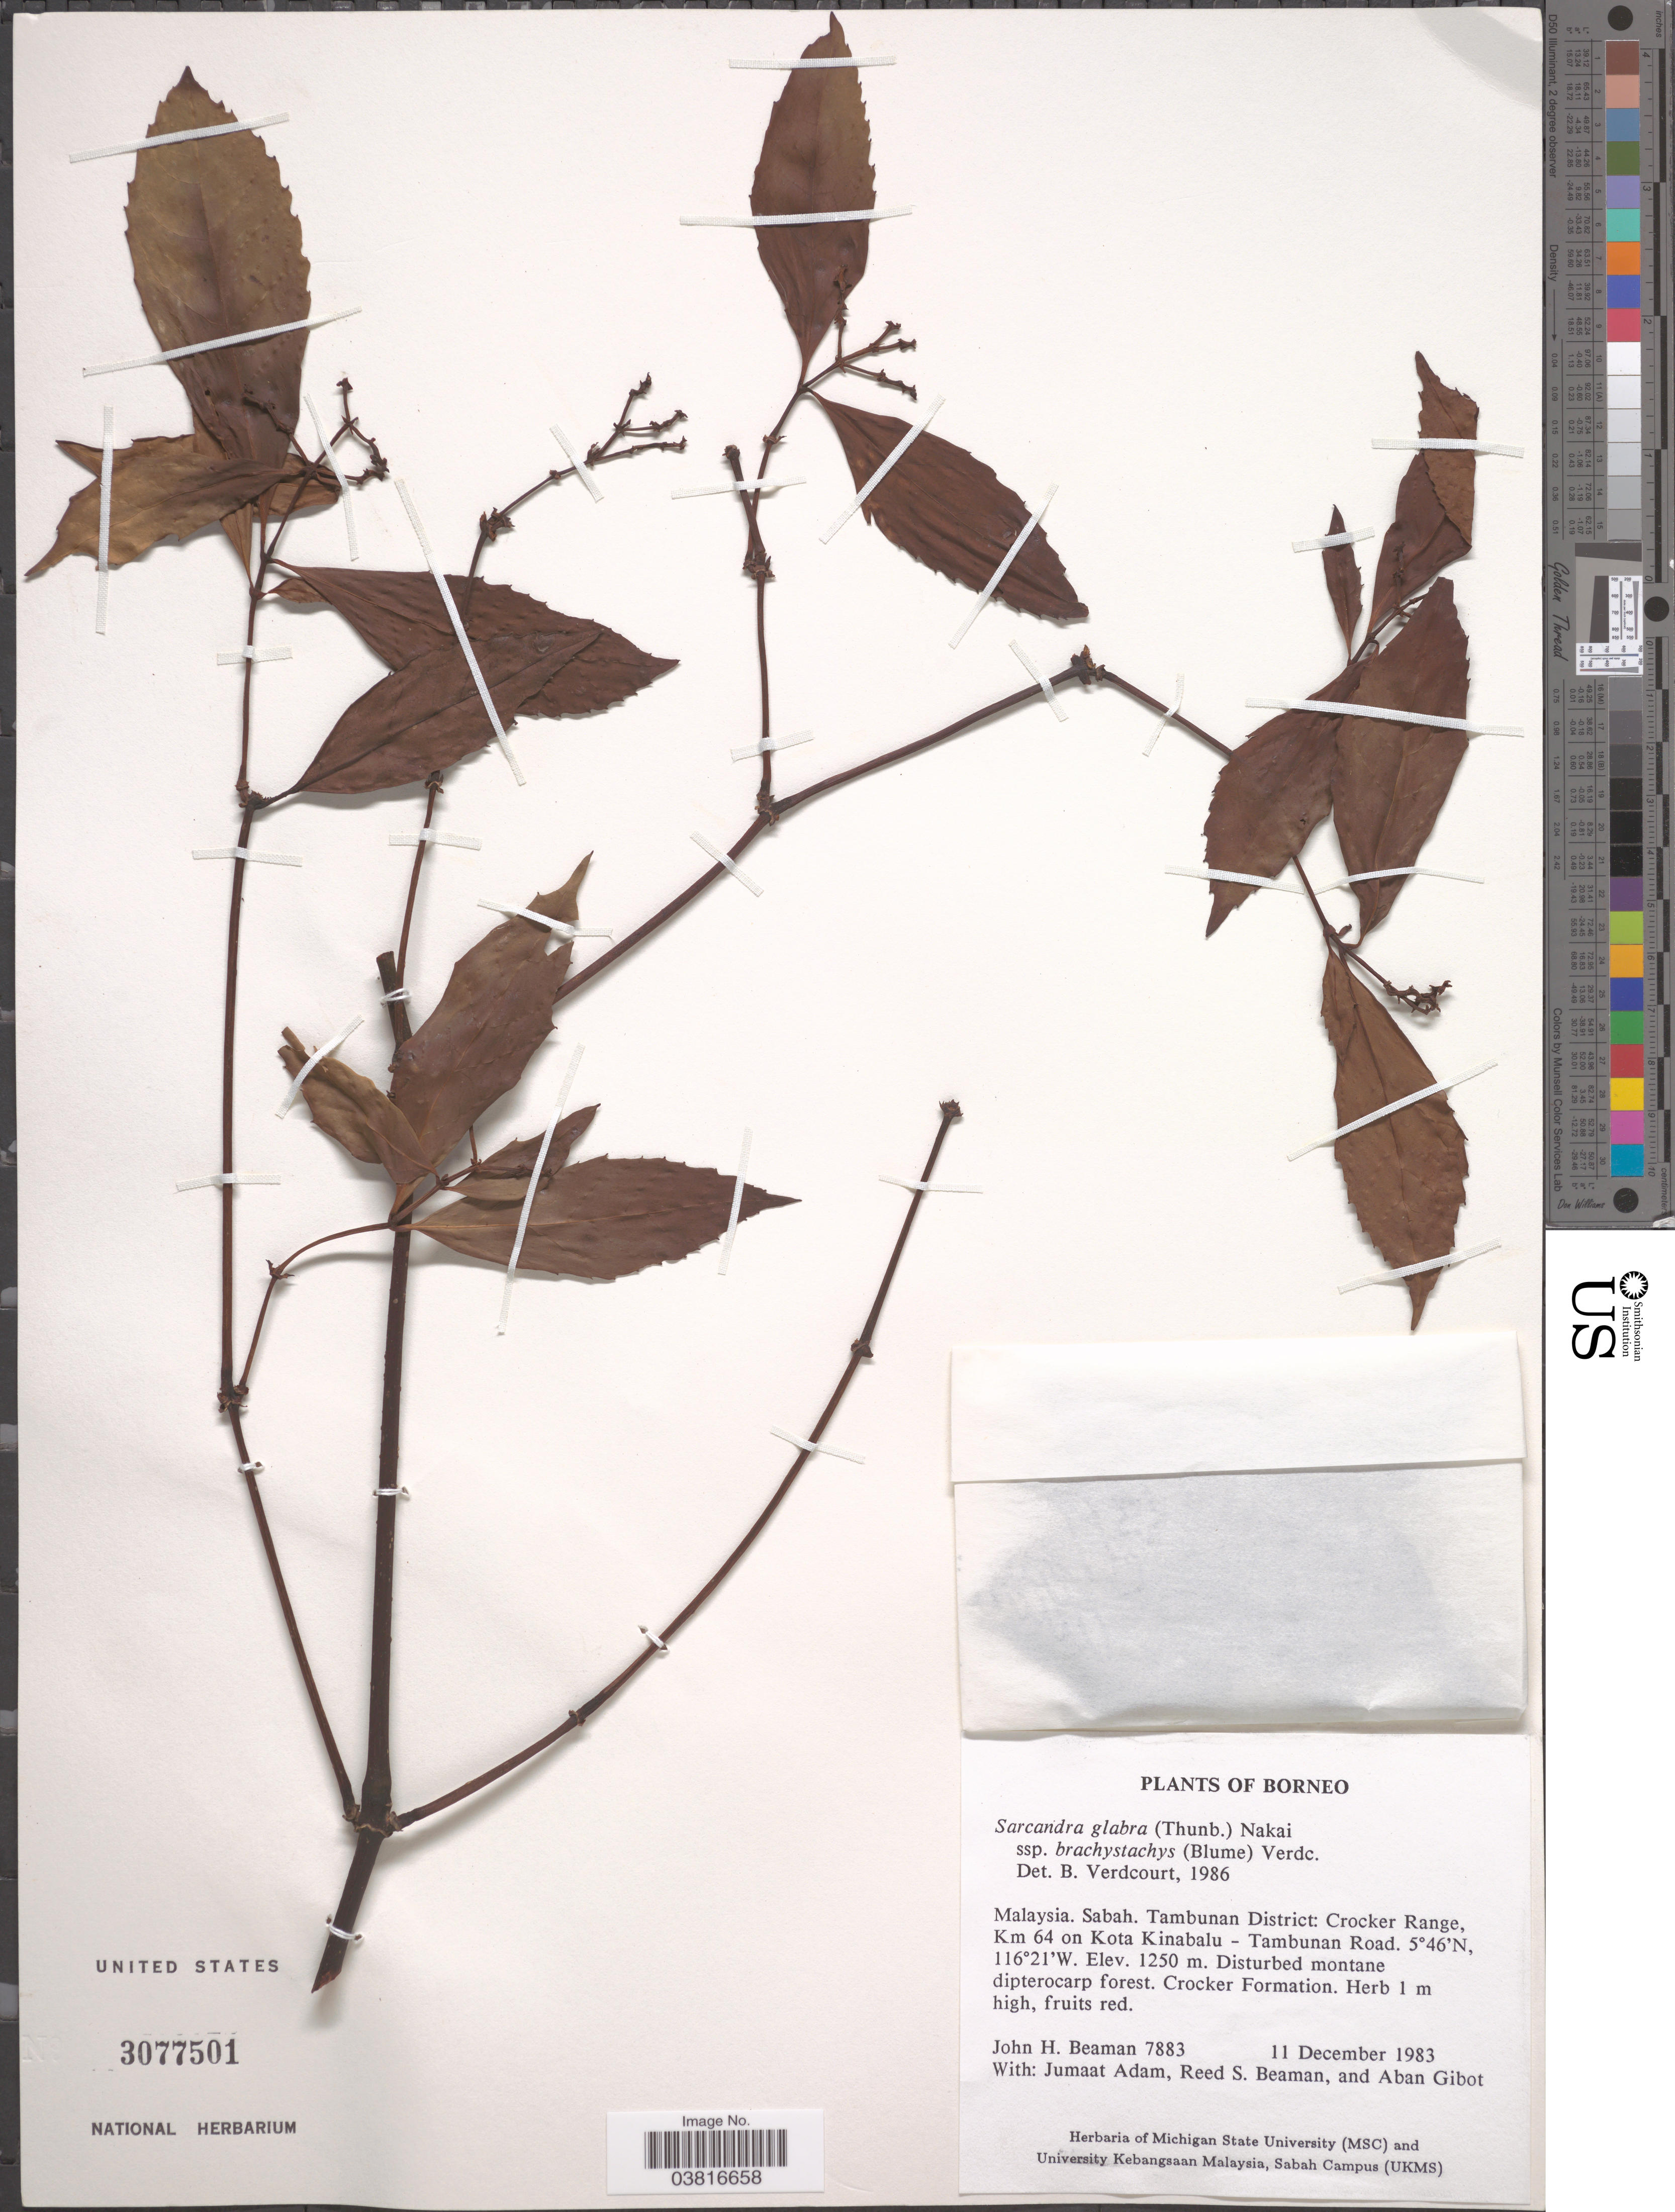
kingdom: Plantae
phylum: Tracheophyta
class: Magnoliopsida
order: Chloranthales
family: Chloranthaceae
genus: Sarcandra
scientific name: Sarcandra glabra subsp. brachystachys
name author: (Blume) Verdc.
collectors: J. H. Beaman, J. Adam, R. S. Beaman & A. Gibot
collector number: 7883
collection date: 1983-12-11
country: Malaysia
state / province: Sabah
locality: Borneo. Tambunan District: Crocker Range, Km 64 on Kota Kinabalu - Tambunan Road. Crocker Formation.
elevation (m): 1250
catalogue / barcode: US 3077501